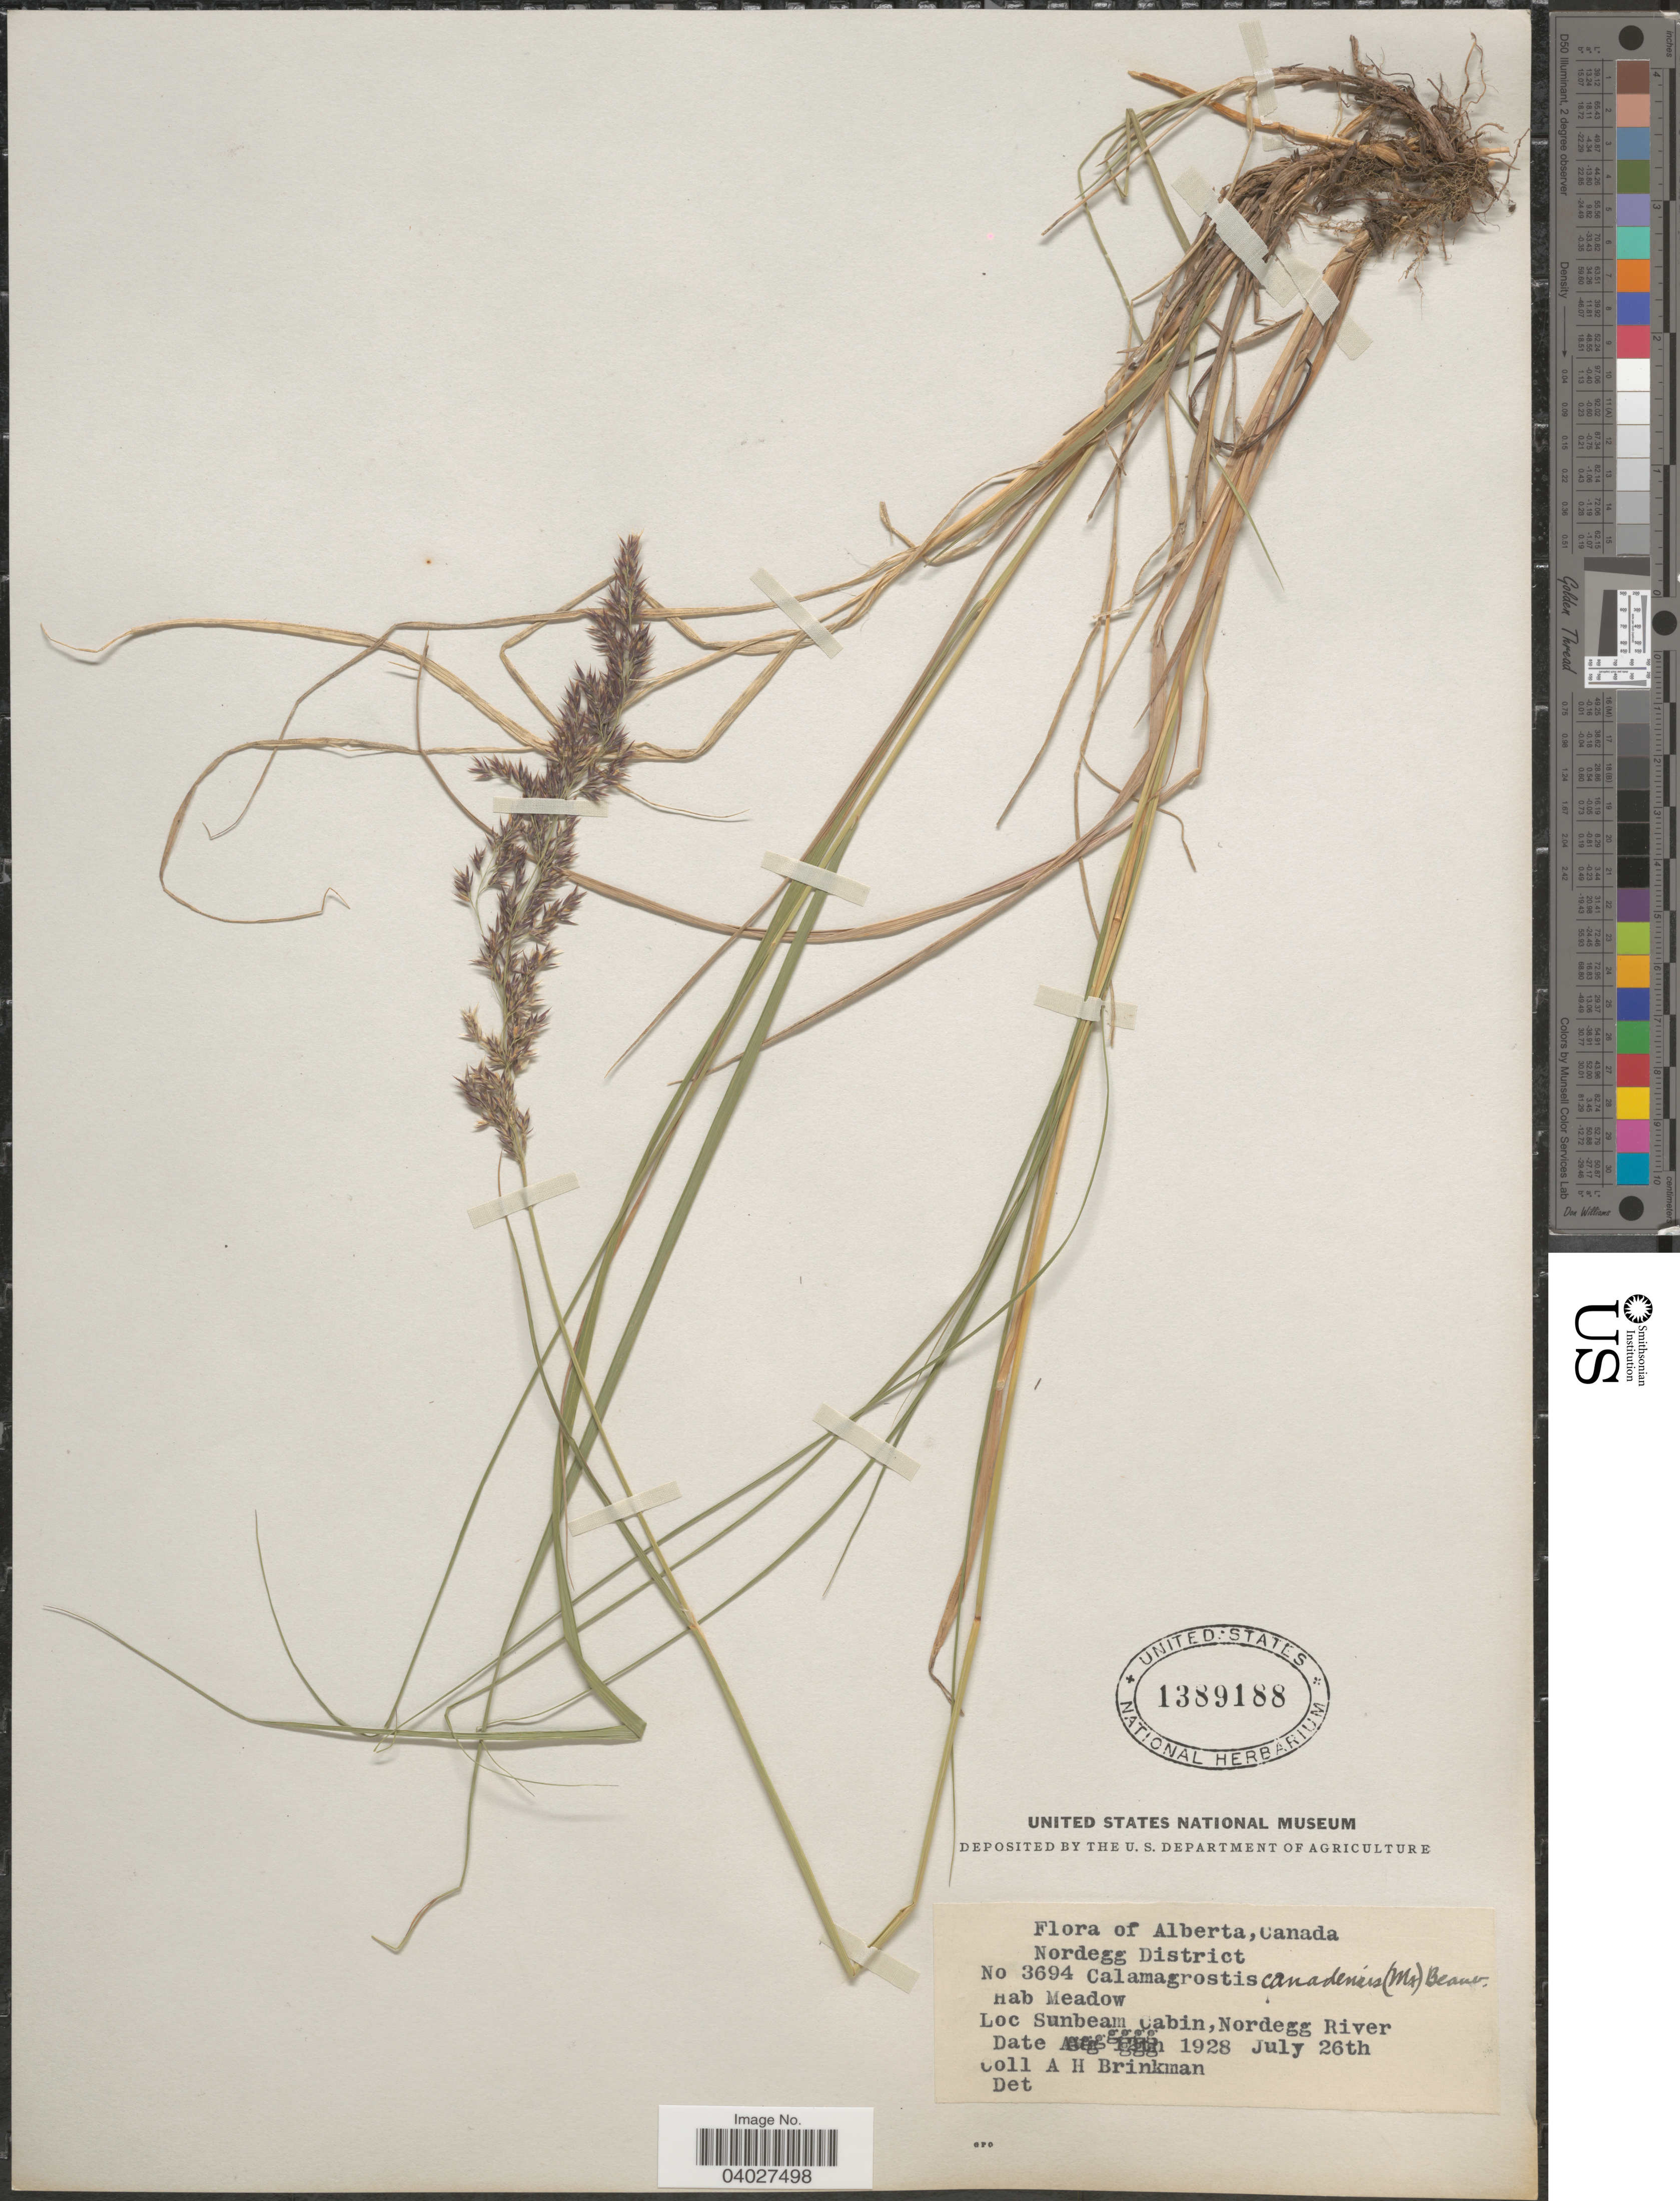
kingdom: Plantae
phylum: Tracheophyta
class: Liliopsida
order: Poales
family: Poaceae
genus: Calamagrostis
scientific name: Calamagrostis canadensis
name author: (Michx.) P. Beauv.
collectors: A. Brinkman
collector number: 3694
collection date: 1928-07-26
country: Canada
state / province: Alberta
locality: Nordegg District. Sunbeam Cabin, Nordegg River.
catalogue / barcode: US 1389188